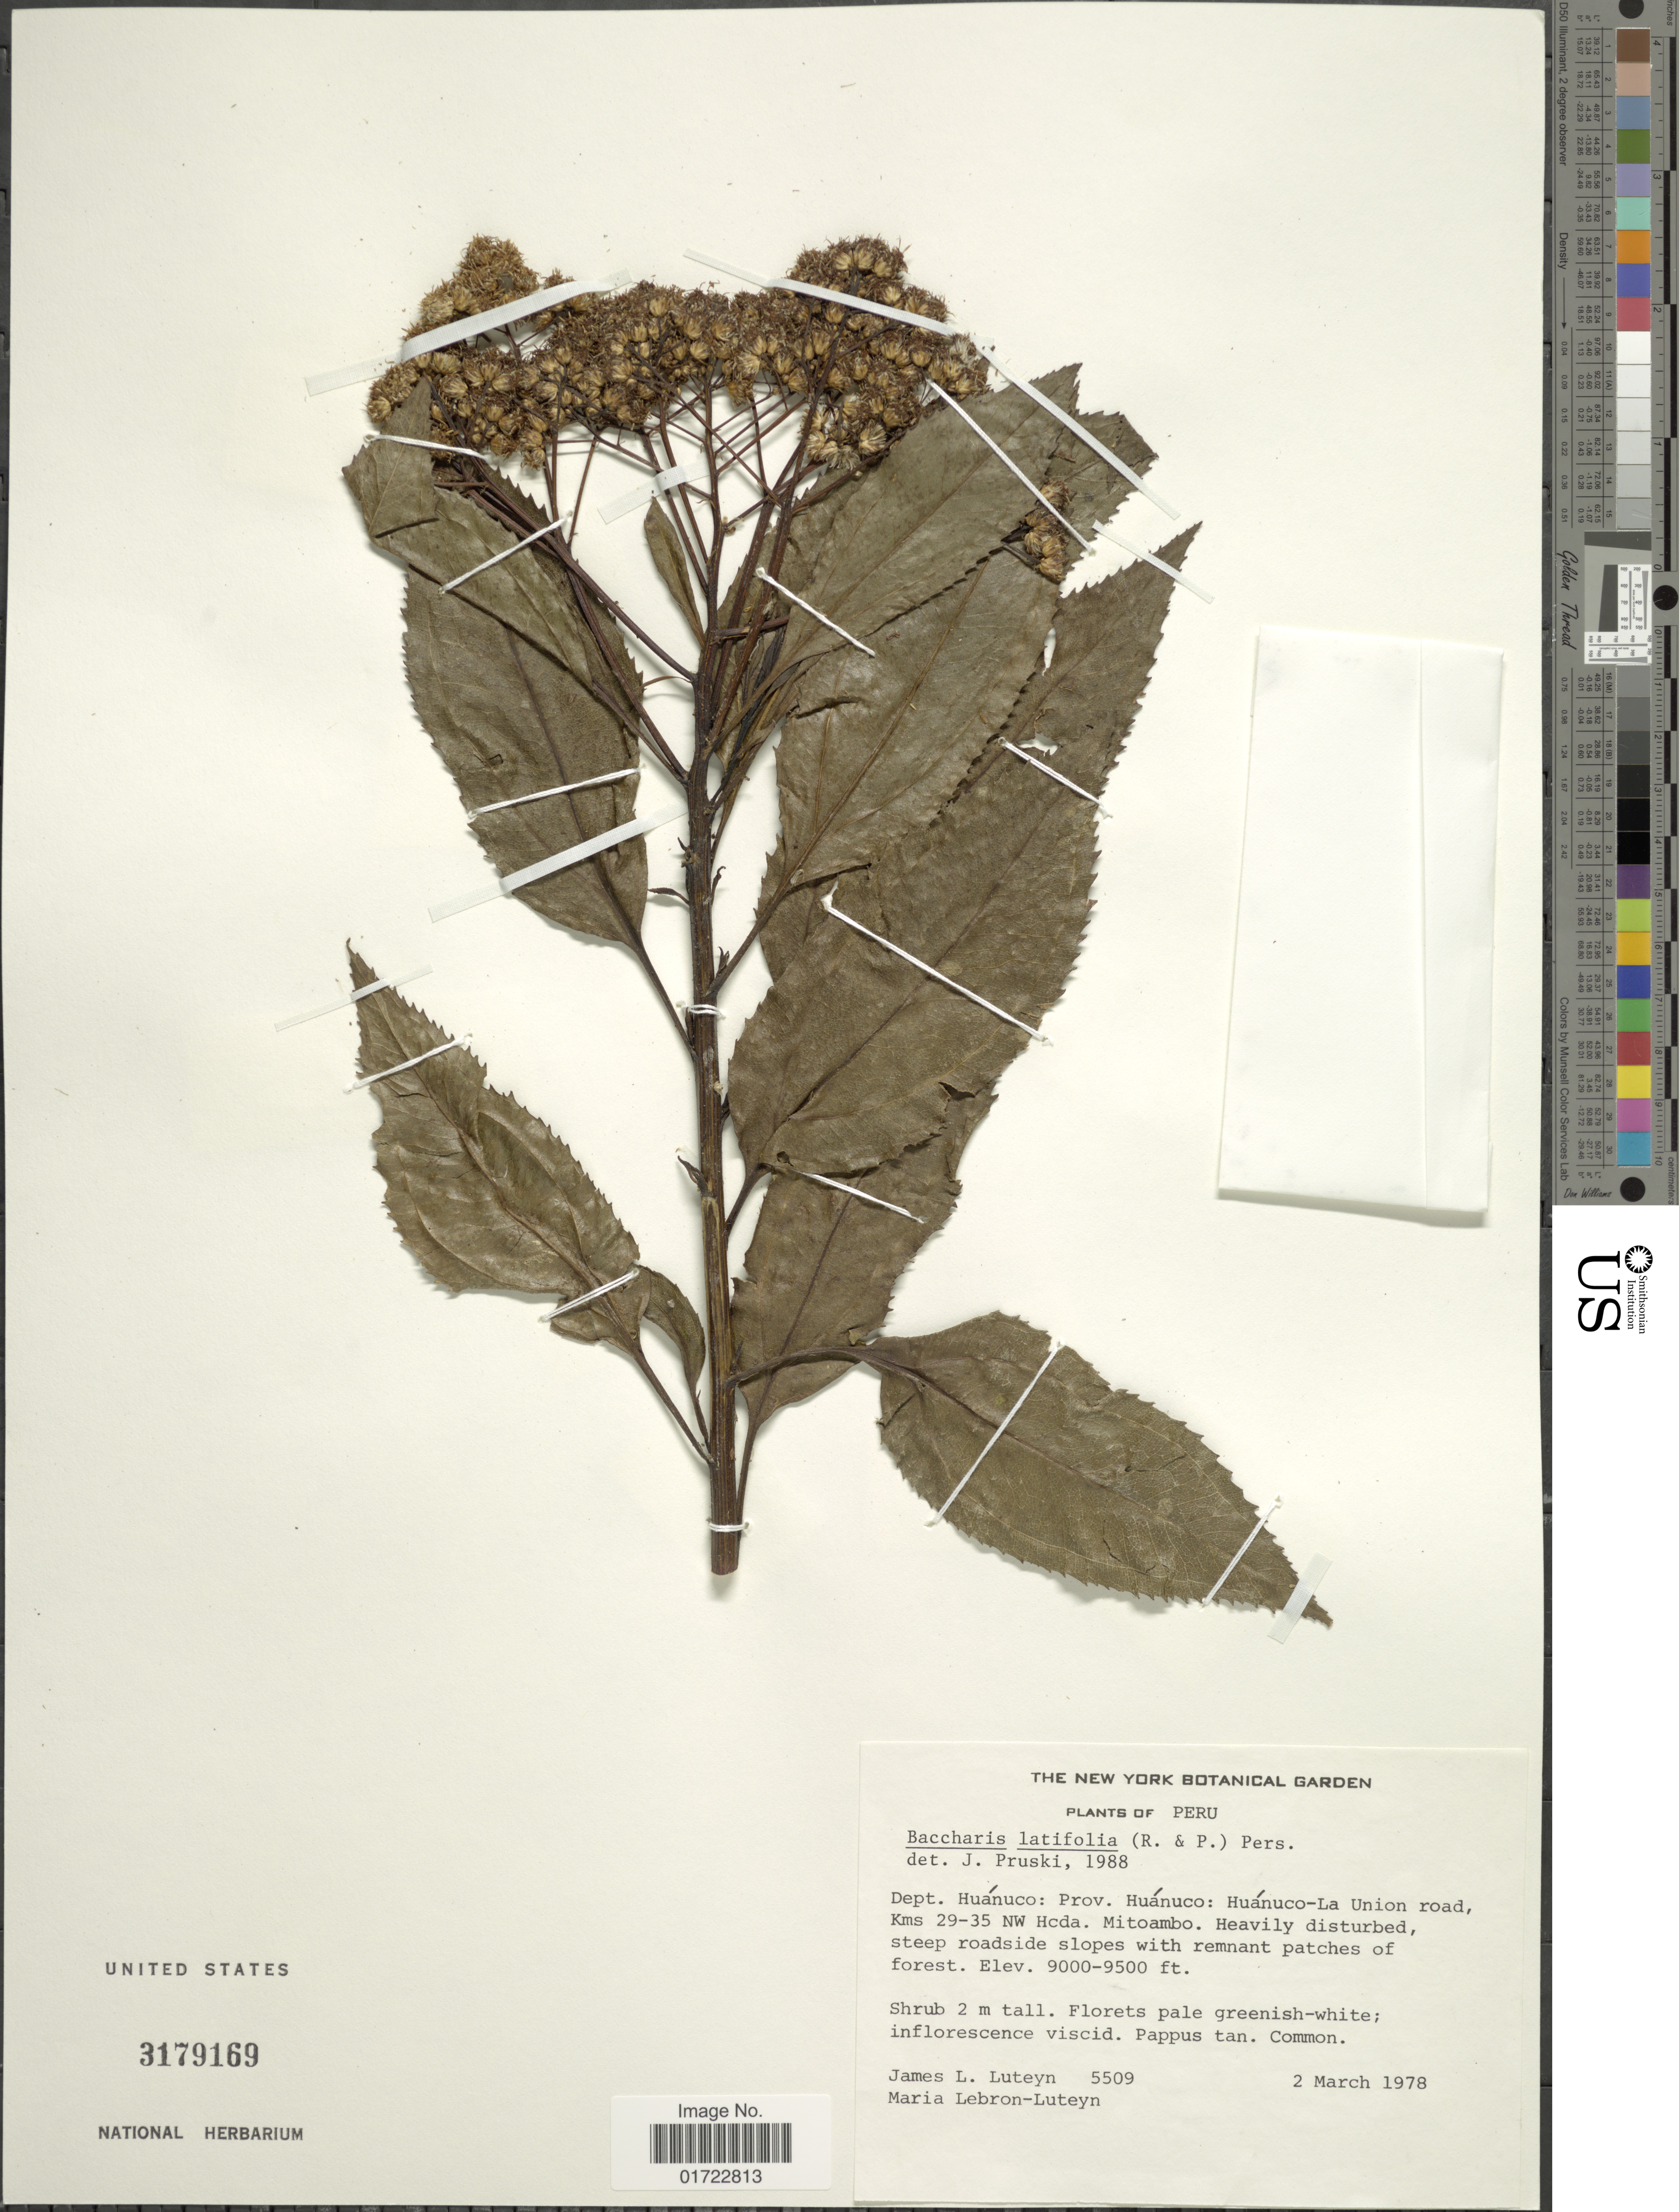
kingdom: Plantae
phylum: Tracheophyta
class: Magnoliopsida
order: Asterales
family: Asteraceae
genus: Baccharis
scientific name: Baccharis latifolia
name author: (Ruiz & Pav.) Pers.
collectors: J. L. Luteyn & M. L. Lebrón-Luteyn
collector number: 5509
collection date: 1978-03-02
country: Peru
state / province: Huánuco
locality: Dept. Huánuco, Huánuco: Huánuco-La Union road, Kms 2-35 NW Hcda. Mitoamba.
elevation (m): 2743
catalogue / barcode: US 3179169